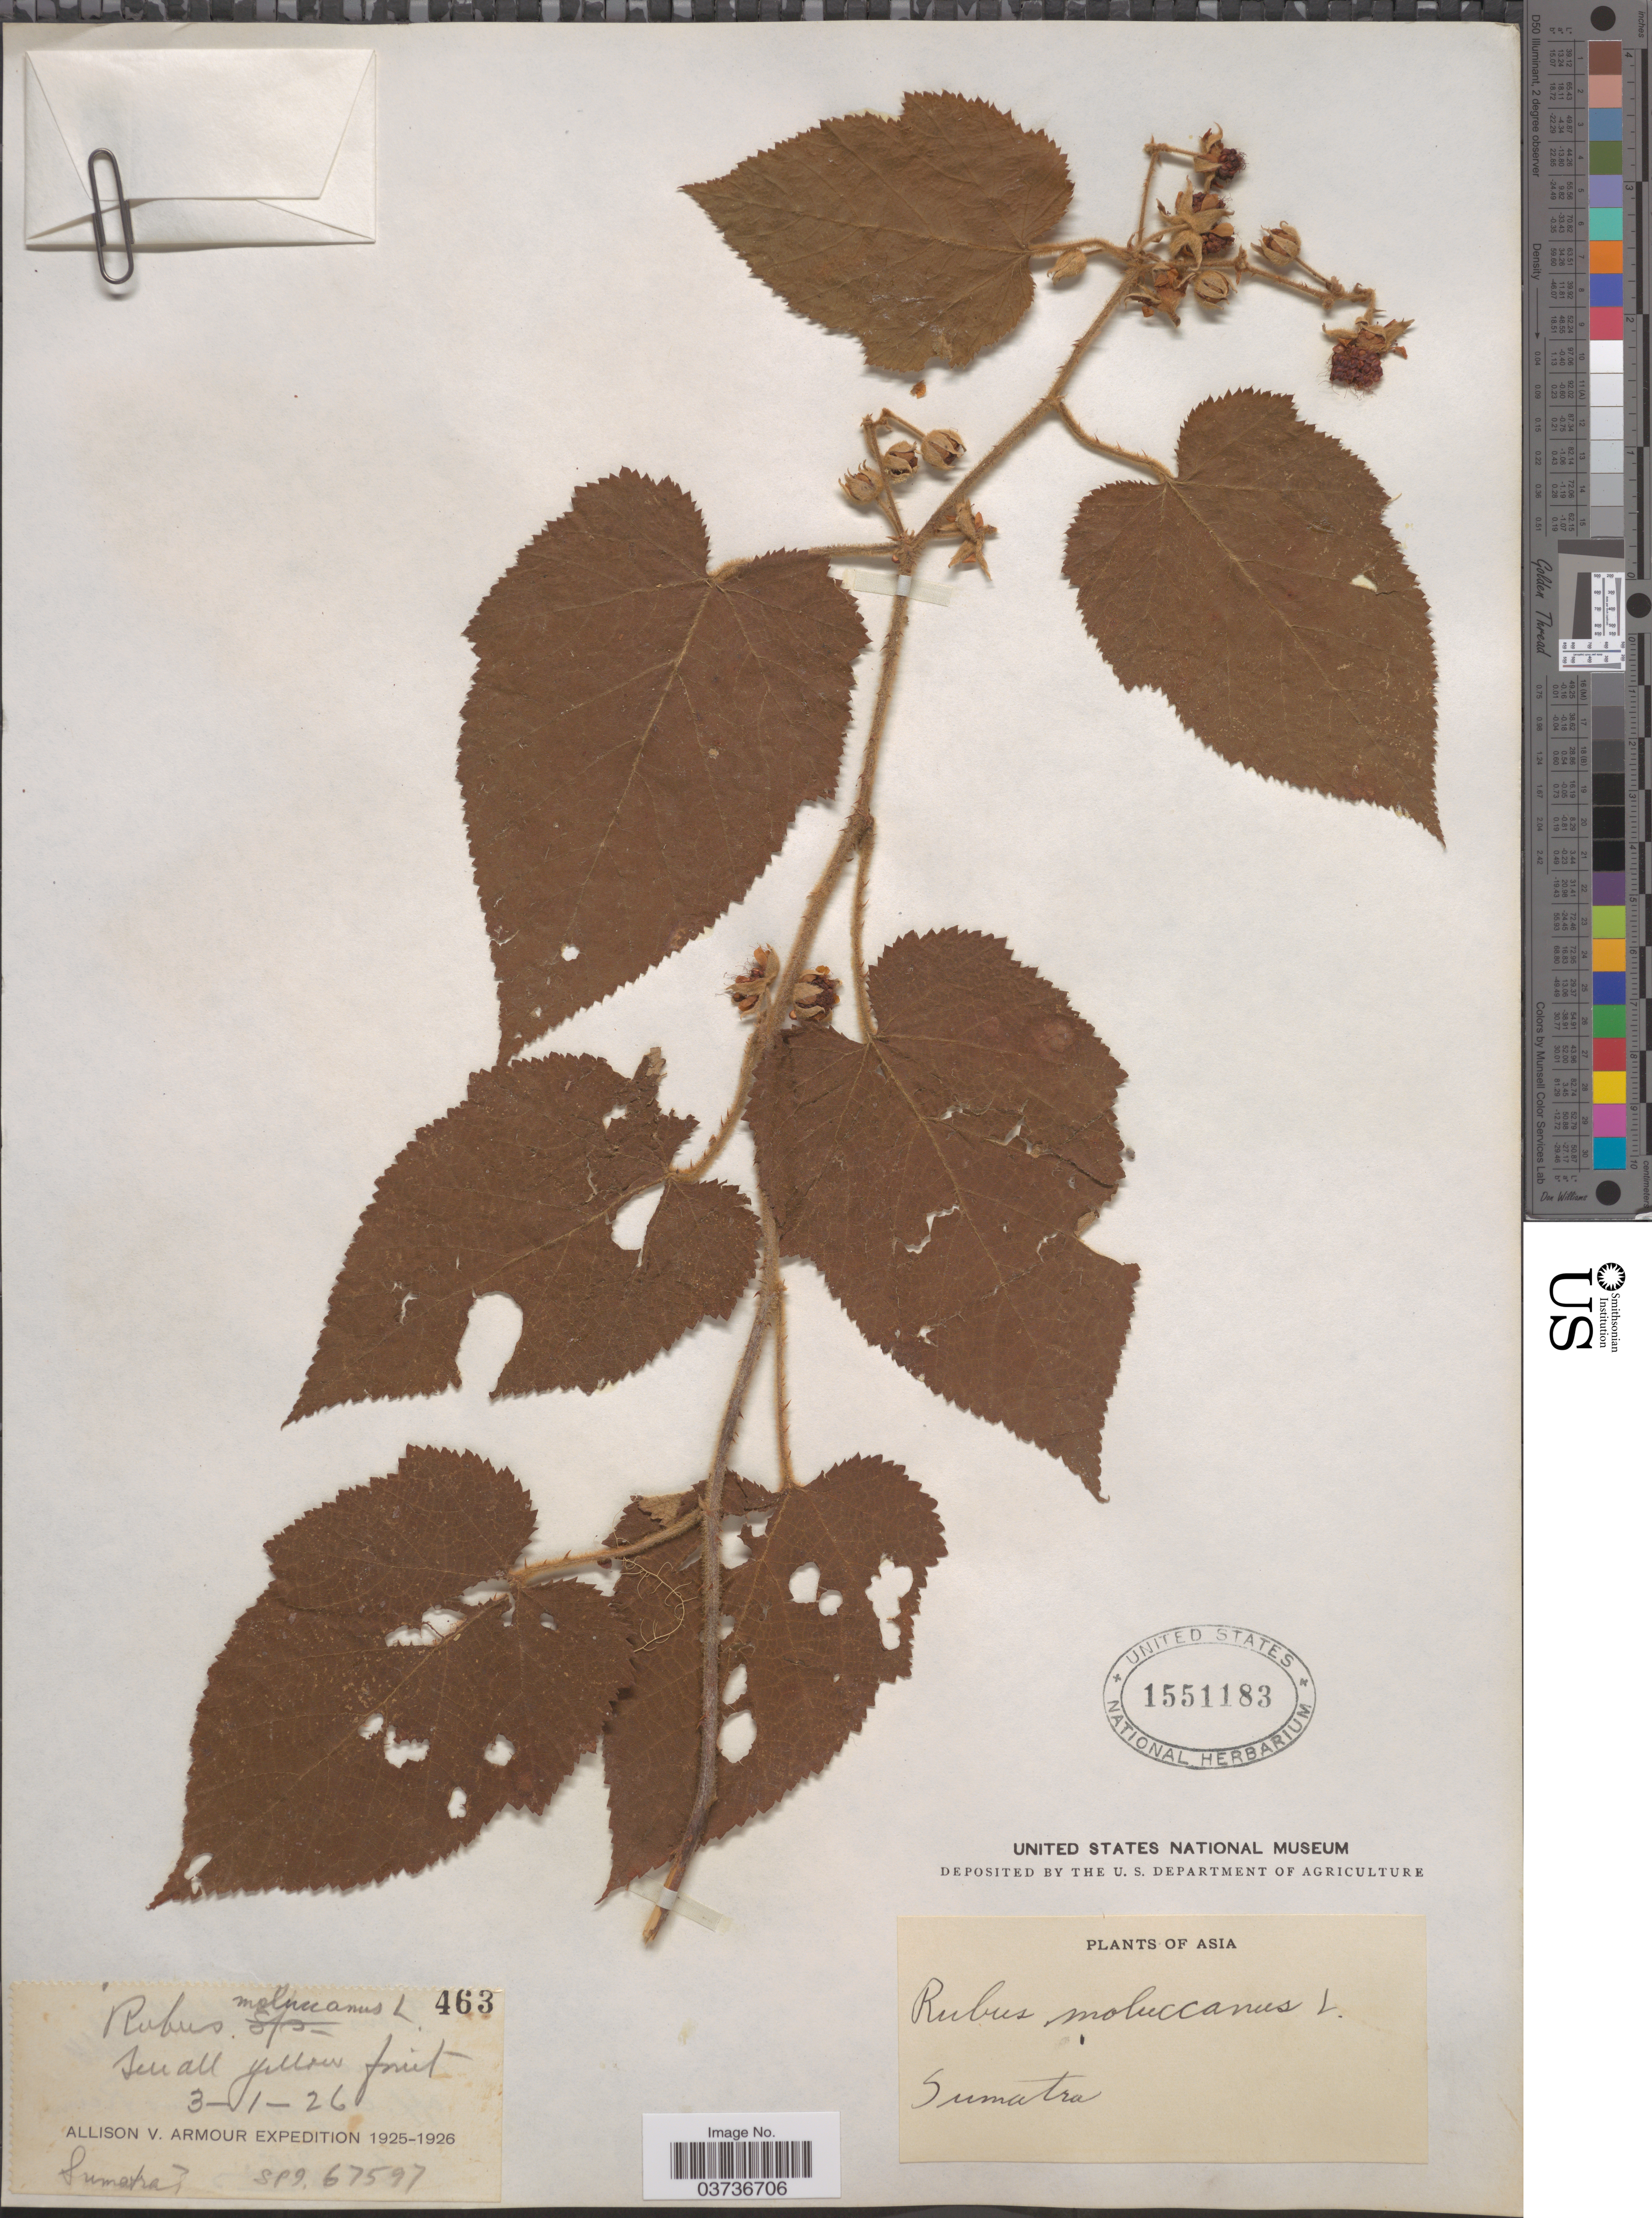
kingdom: Plantae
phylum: Tracheophyta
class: Magnoliopsida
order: Rosales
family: Rosaceae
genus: Rubus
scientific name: Rubus moluccanus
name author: L.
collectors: Allison V. Armour Expedition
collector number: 463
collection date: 1926-01-03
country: Indonesia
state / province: Sumatra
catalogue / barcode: US 1551183